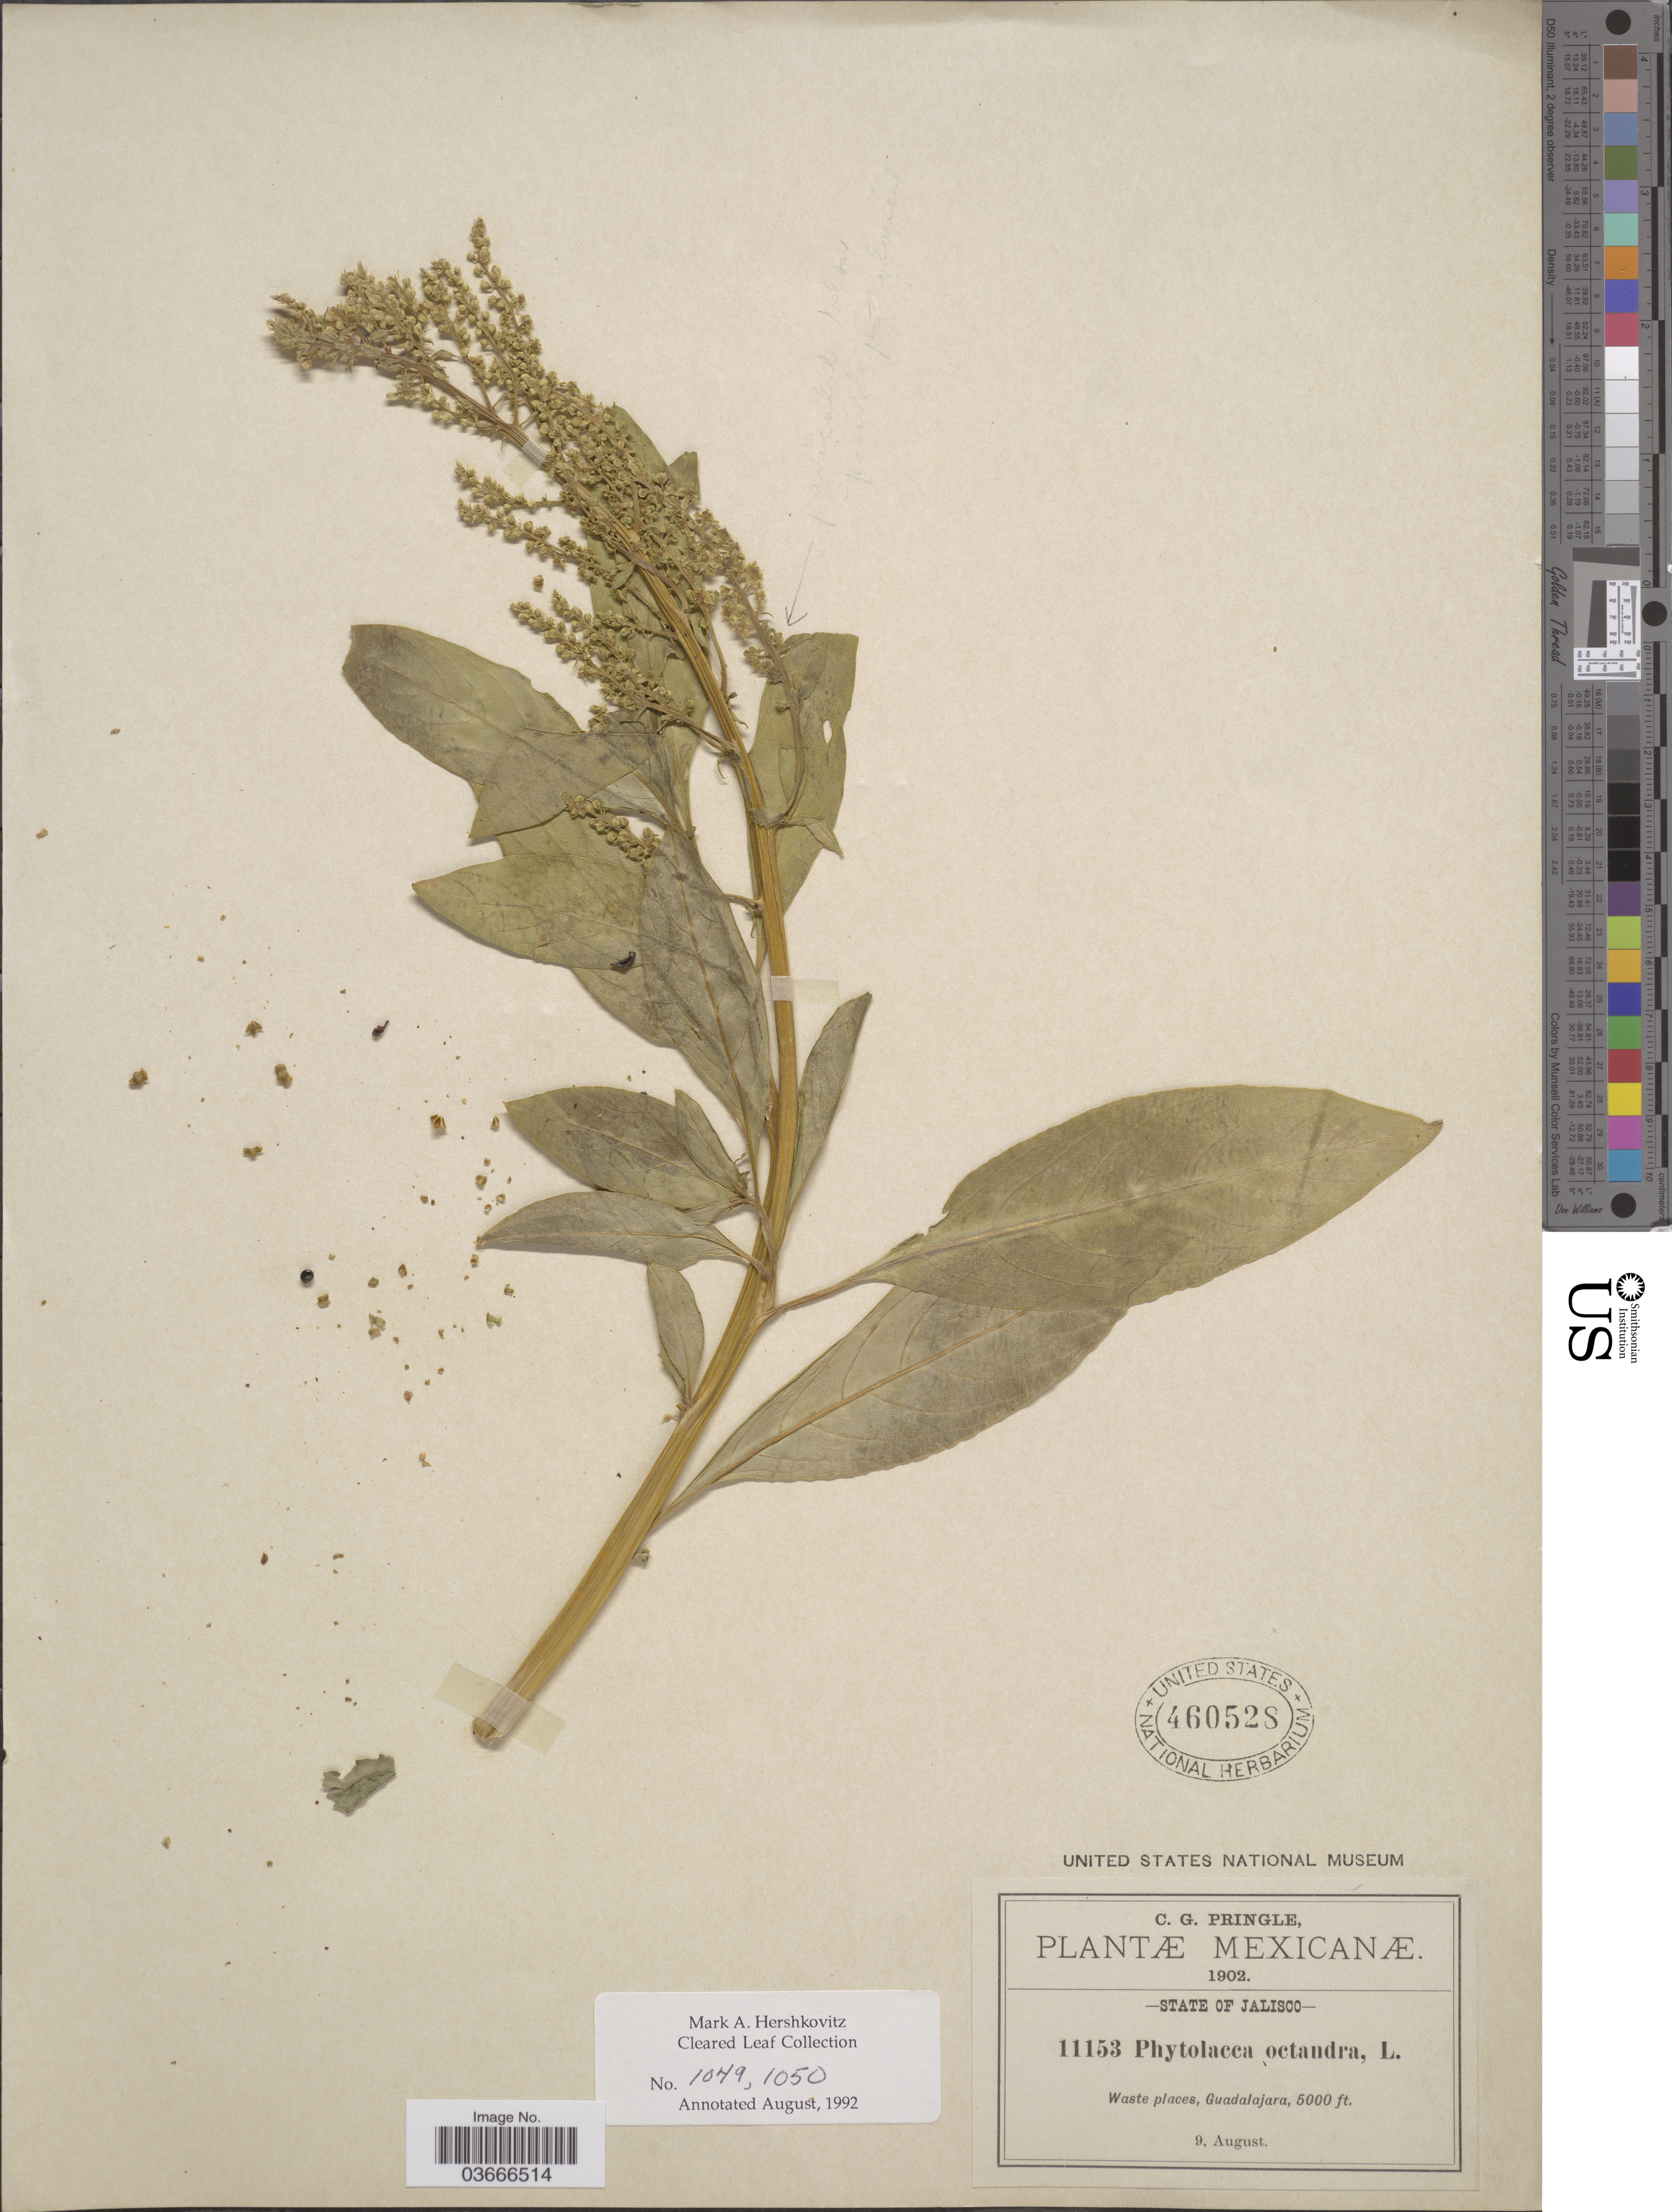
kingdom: Plantae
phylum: Tracheophyta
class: Magnoliopsida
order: Caryophyllales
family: Phytolaccaceae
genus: Phytolacca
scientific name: Phytolacca octandra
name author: L.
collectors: C. G. Pringle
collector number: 11153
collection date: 1902-08-09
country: Mexico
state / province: Jalisco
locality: Waste places, Guadalajara.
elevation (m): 1524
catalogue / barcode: US 460528